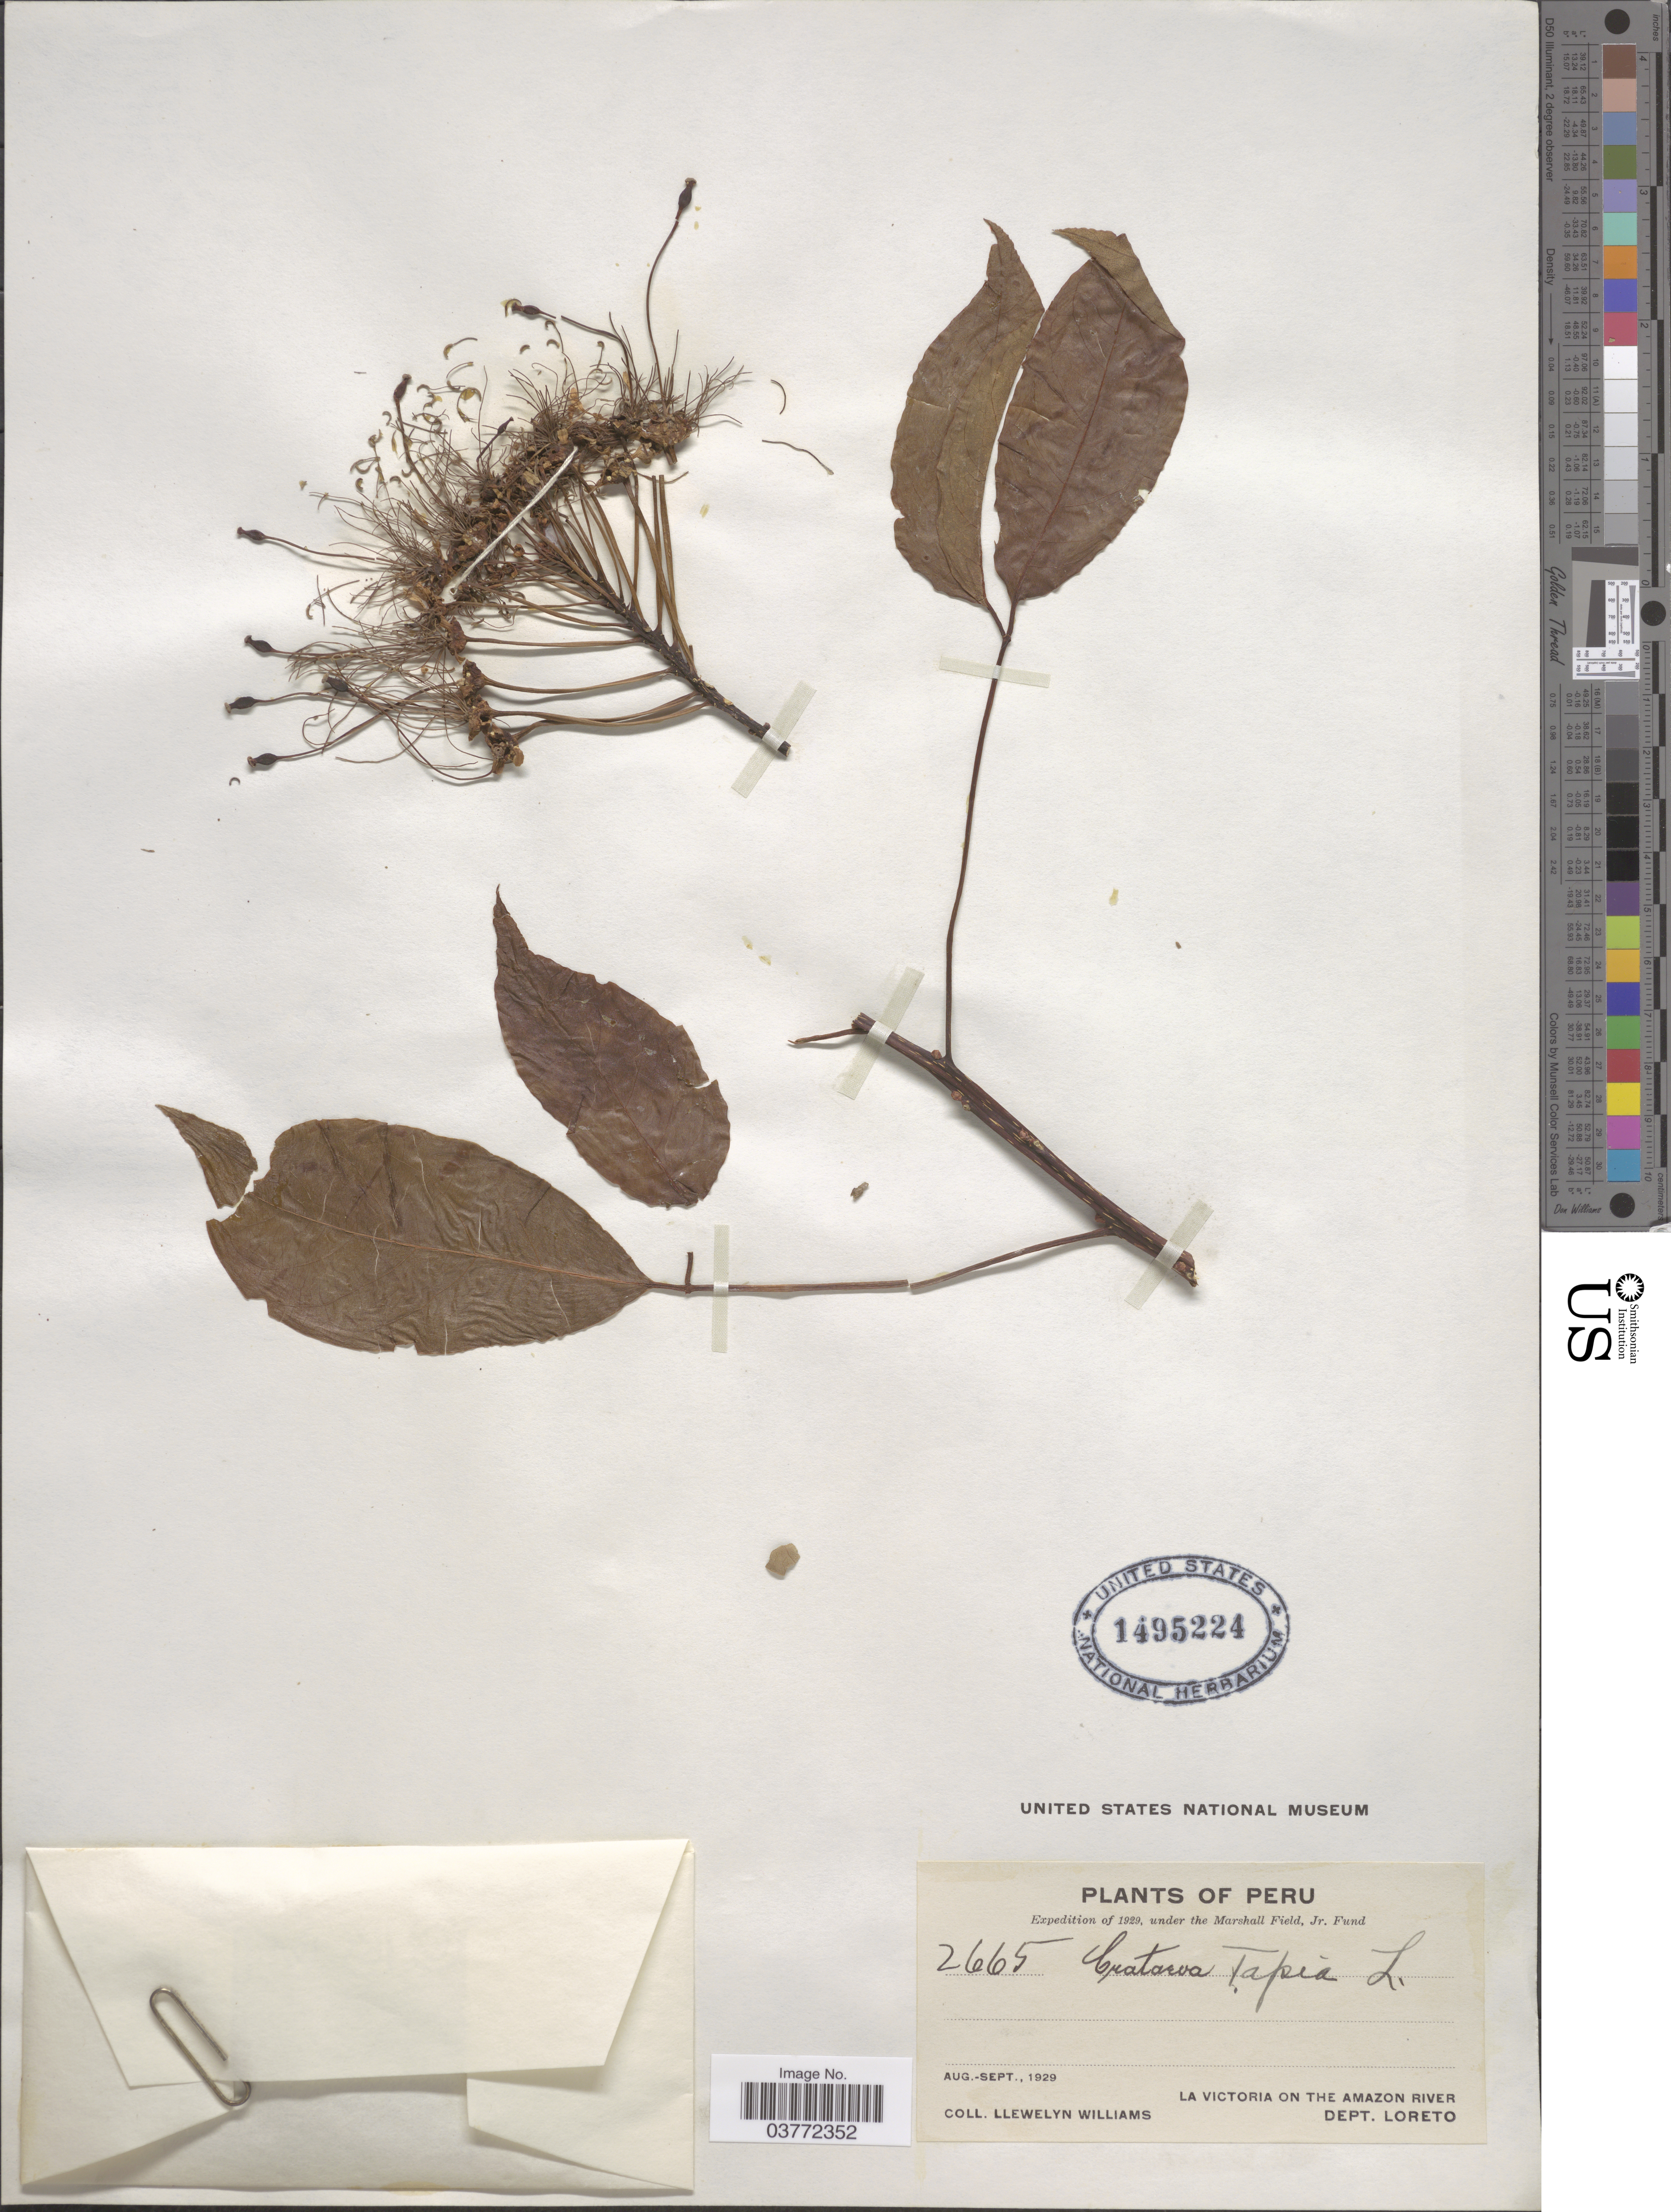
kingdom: Plantae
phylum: Tracheophyta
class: Magnoliopsida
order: Brassicales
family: Capparaceae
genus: Crateva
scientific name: Crateva tapia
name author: L.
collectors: Ll. Williams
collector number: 2665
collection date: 1929-08/1929-09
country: Peru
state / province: Loreto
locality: La Victoria on the Amazon River. Dept. Loreto.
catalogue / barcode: US 1495224